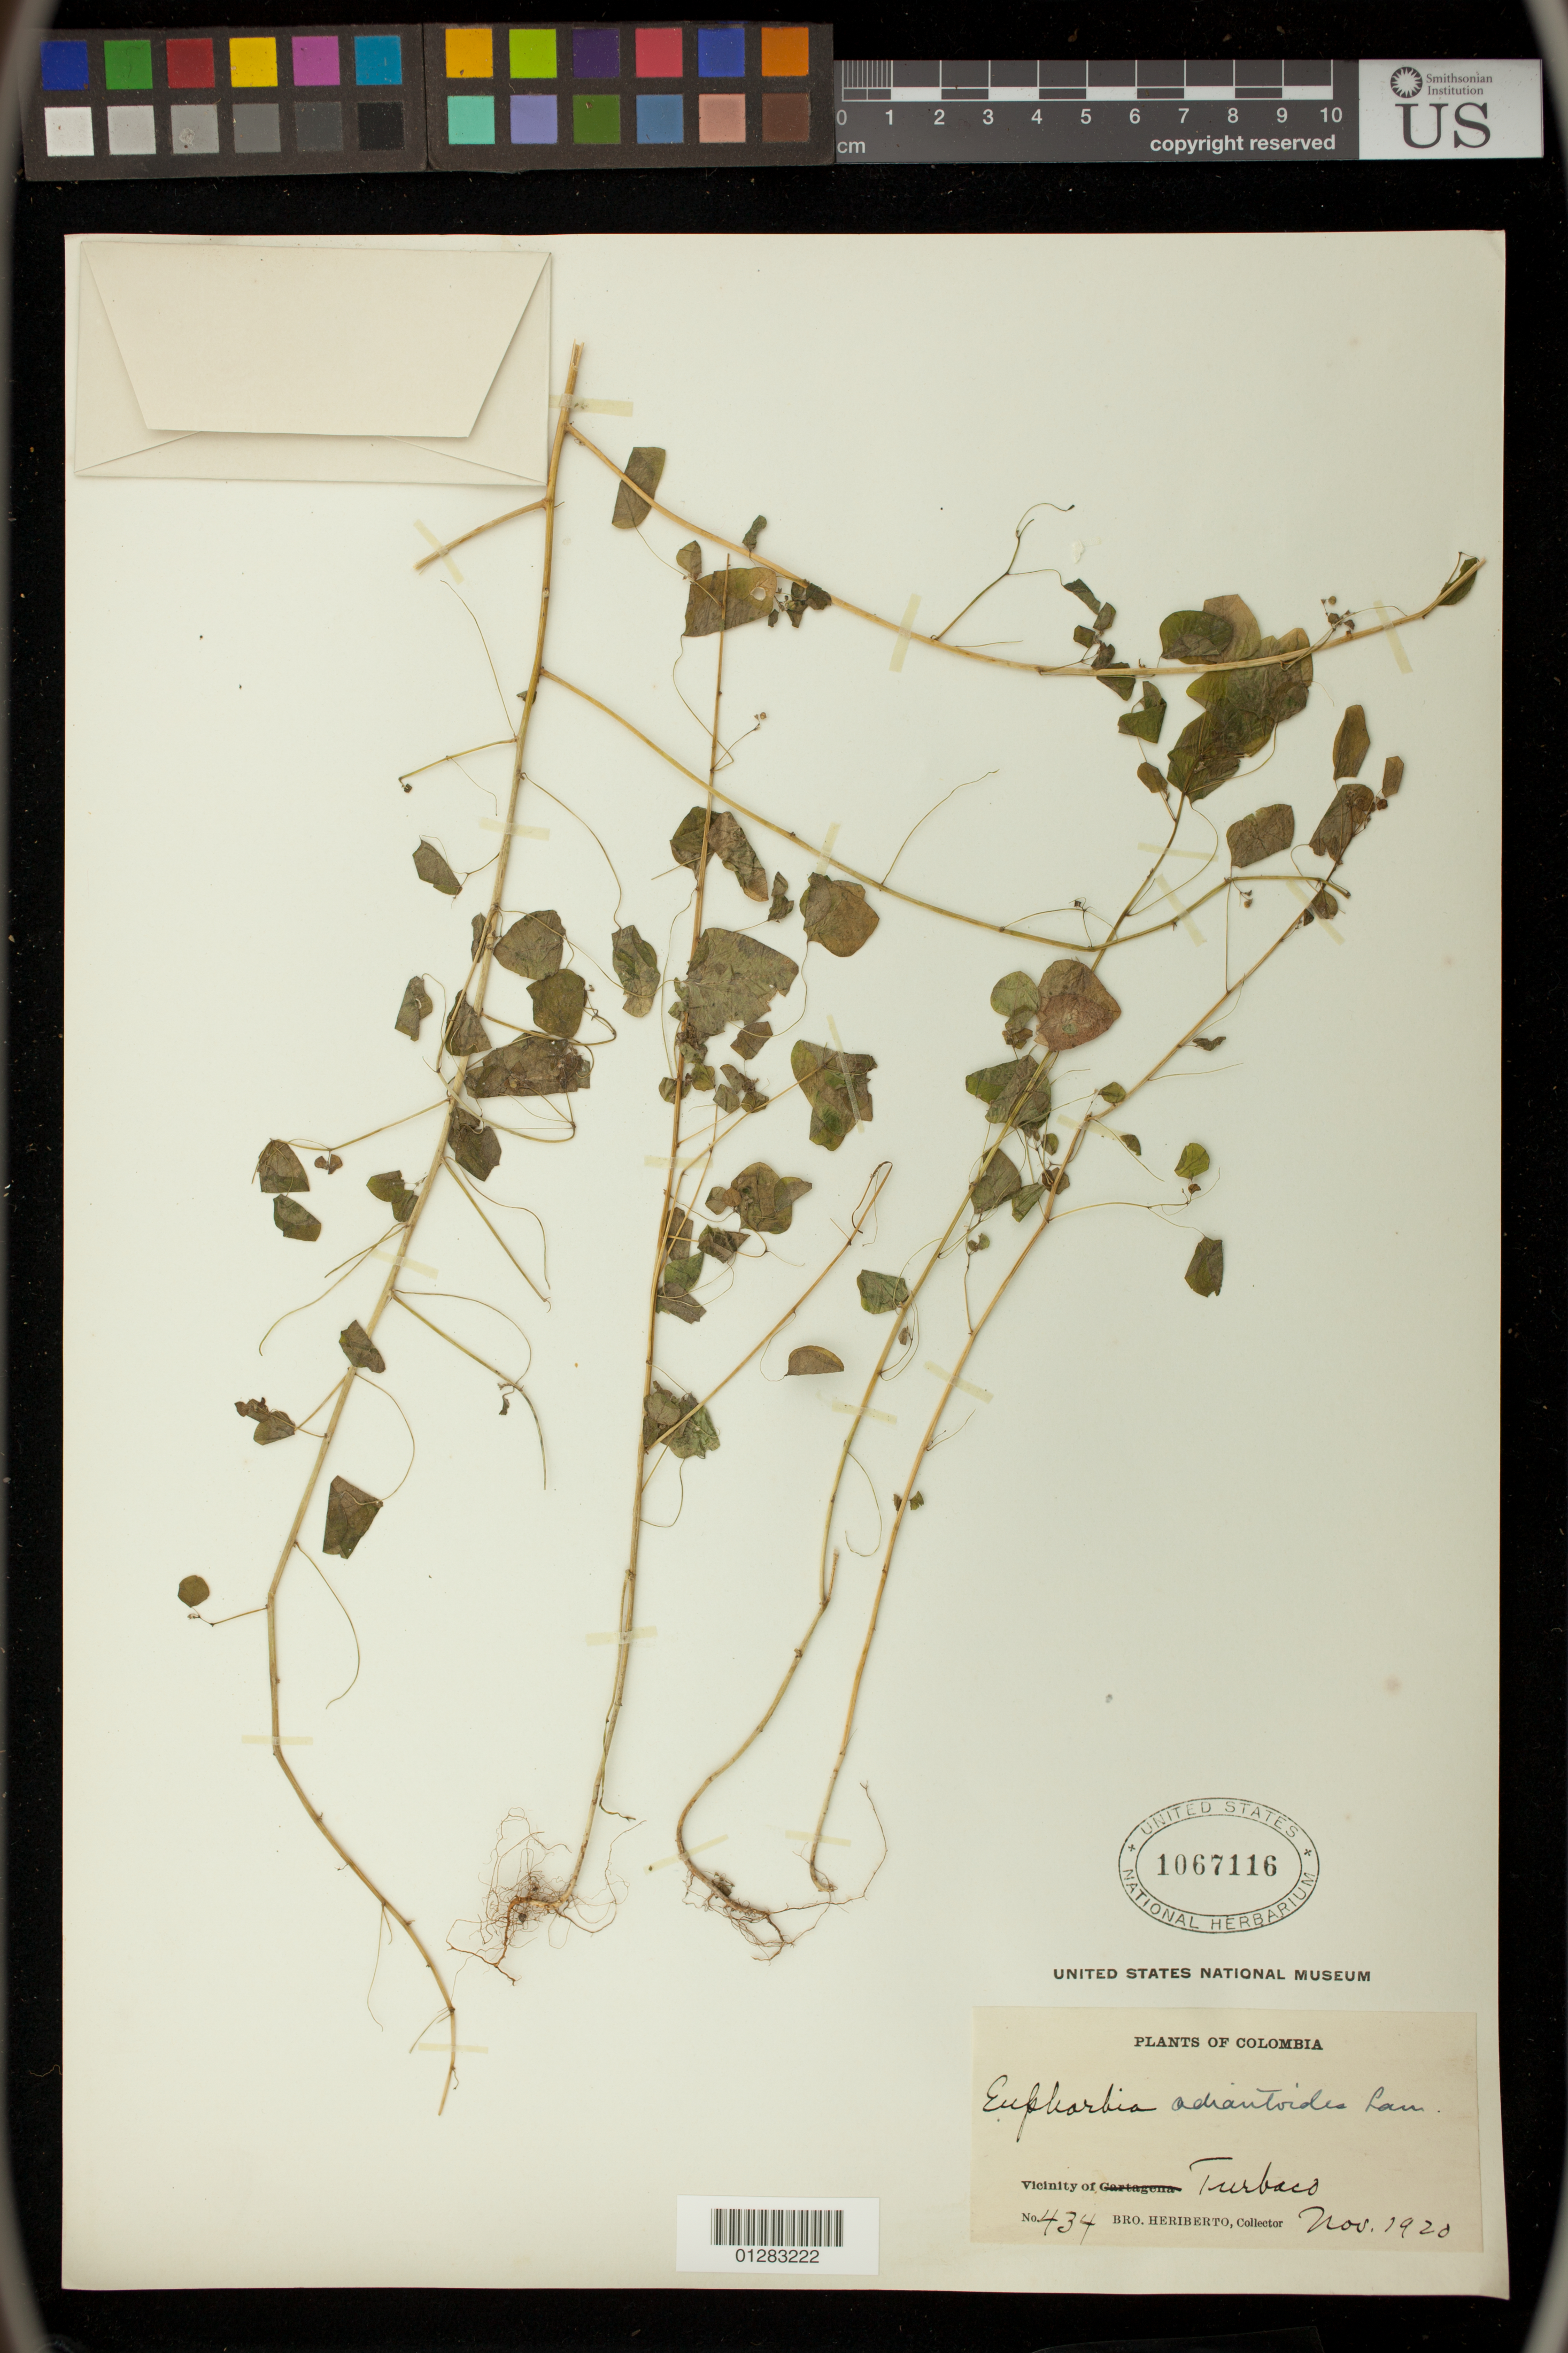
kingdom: Plantae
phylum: Tracheophyta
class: Magnoliopsida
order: Malpighiales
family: Euphorbiaceae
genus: Euphorbia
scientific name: Euphorbia adiantoides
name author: Lam.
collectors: B. Heriberto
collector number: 434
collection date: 1920-11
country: Colombia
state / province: Bolivar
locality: Vicinity of Turbaco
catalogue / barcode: US 1067116